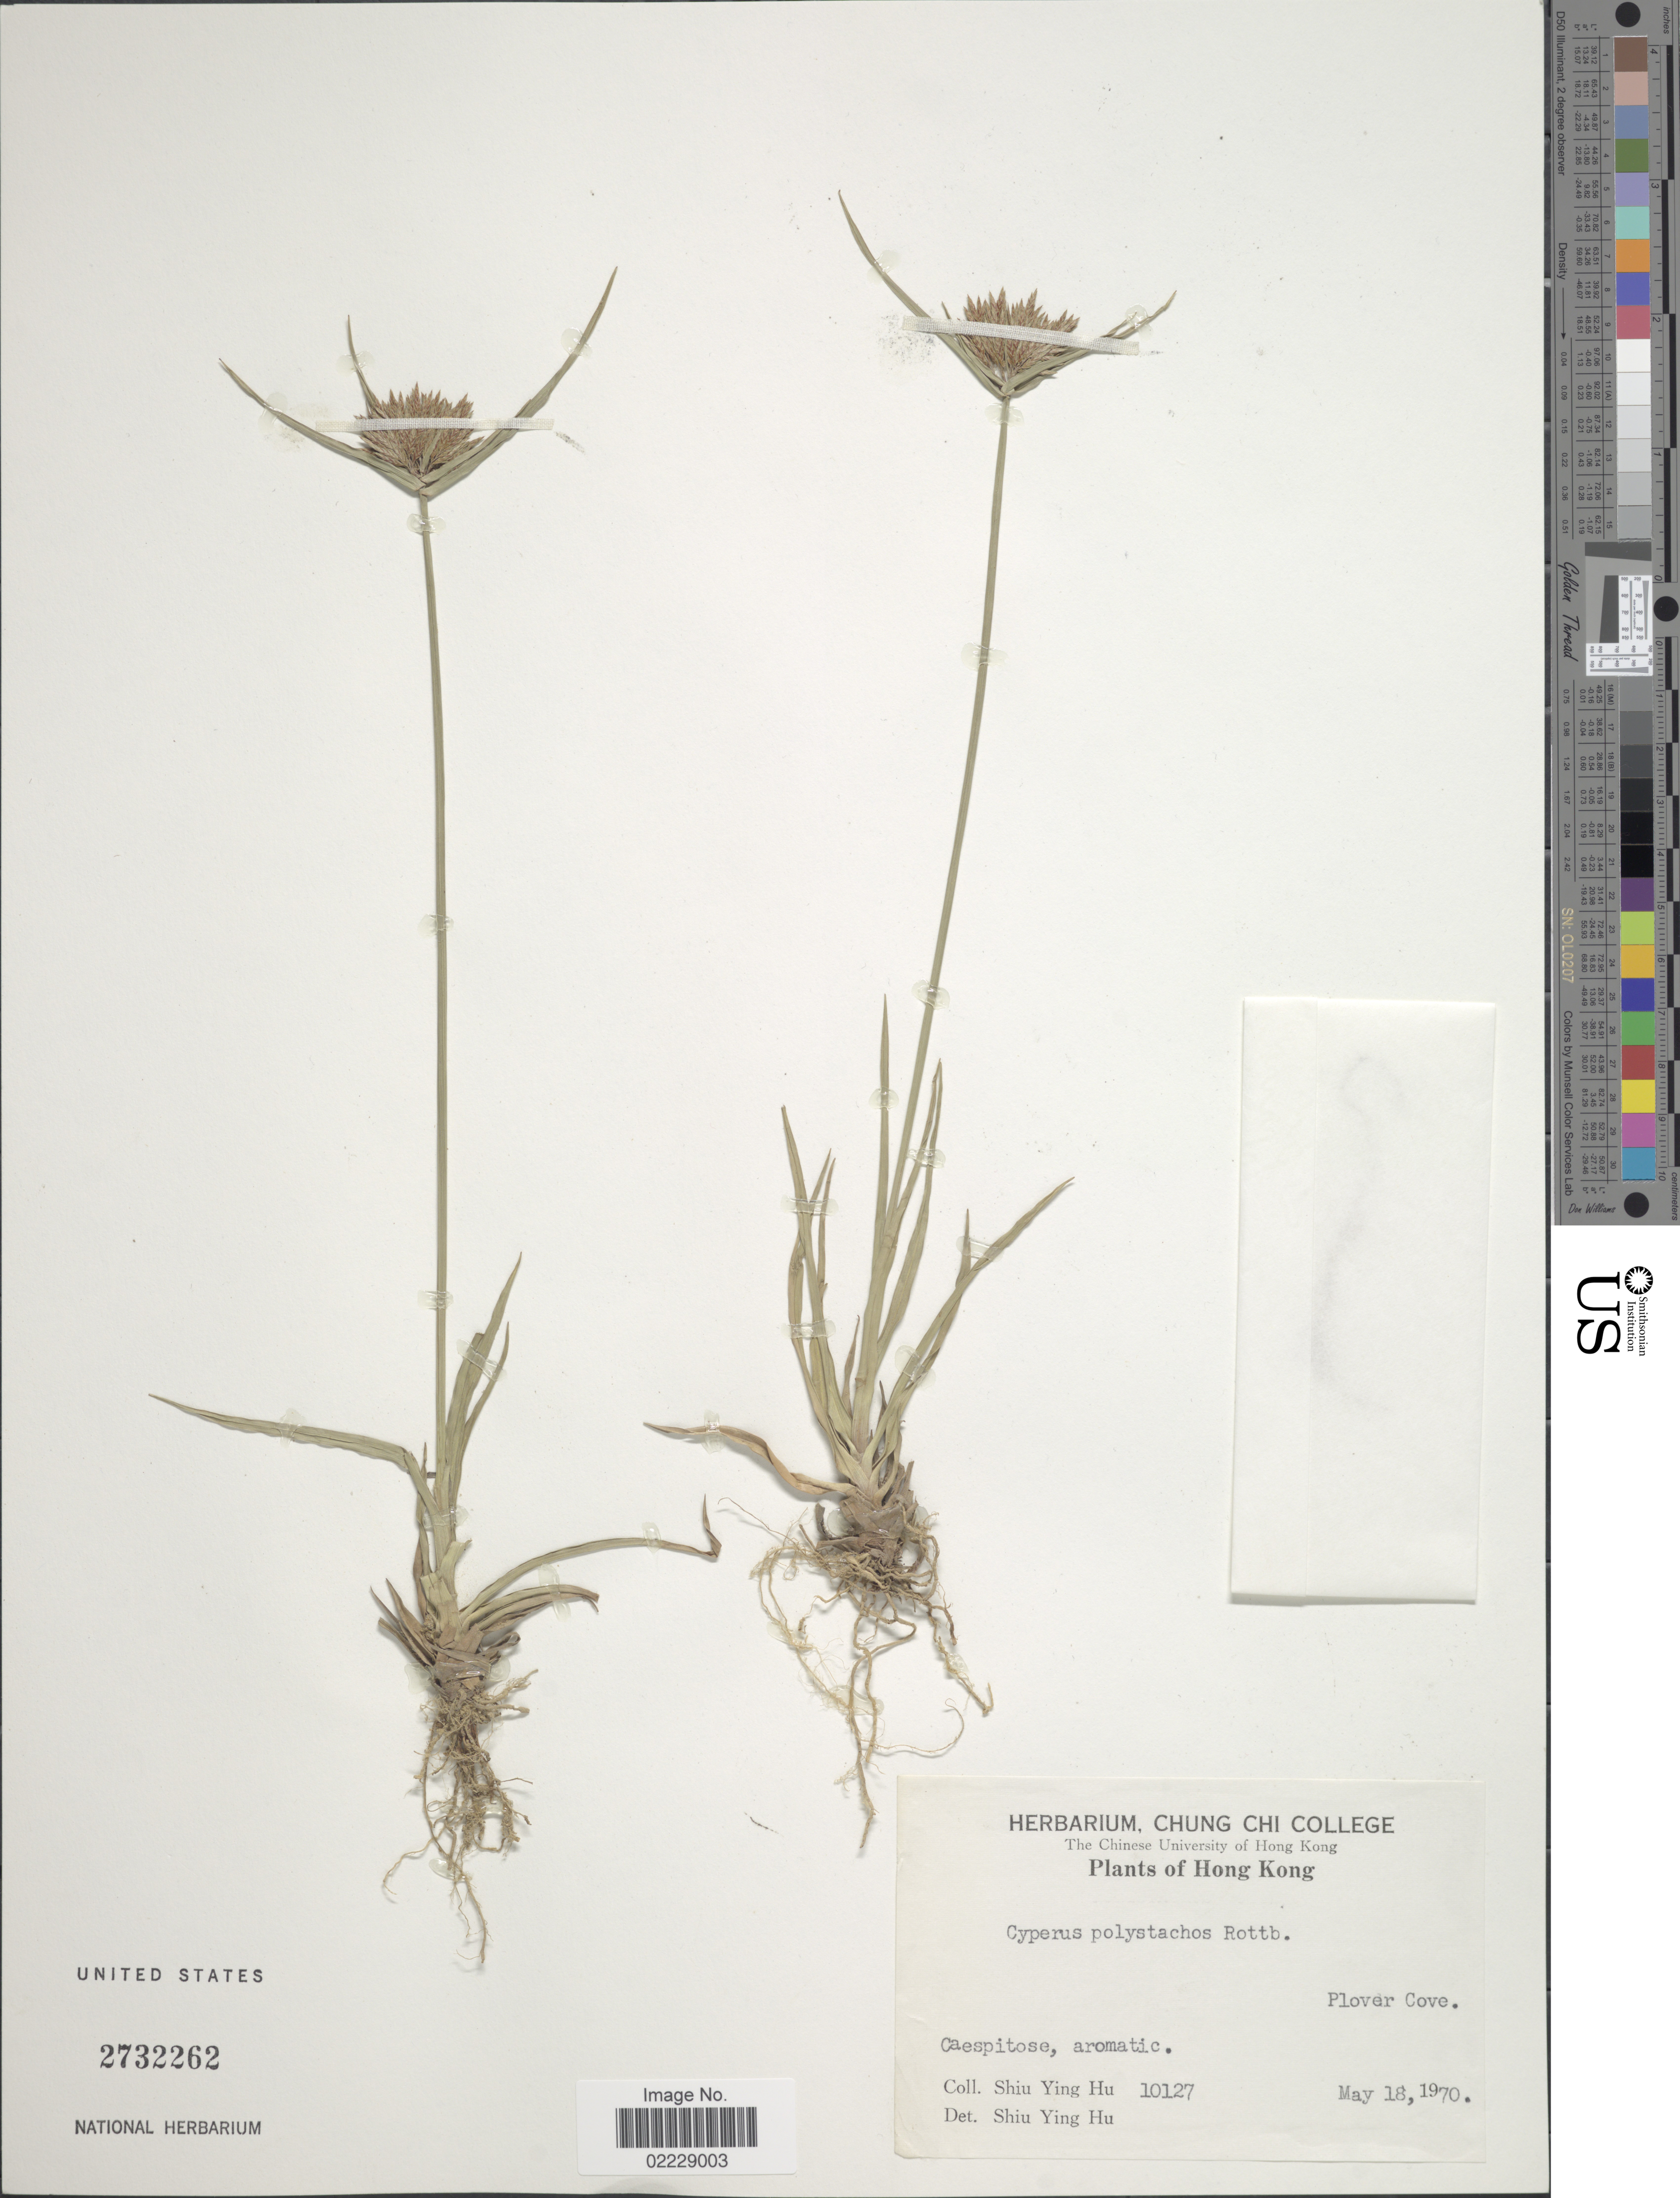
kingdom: Plantae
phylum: Tracheophyta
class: Liliopsida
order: Poales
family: Cyperaceae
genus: Cyperus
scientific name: Cyperus polystachyos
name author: Rottb.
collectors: S. Y. Hu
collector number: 10127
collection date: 1970-05-18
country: China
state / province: Hong Kong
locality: Plover Cove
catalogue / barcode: US 2732262